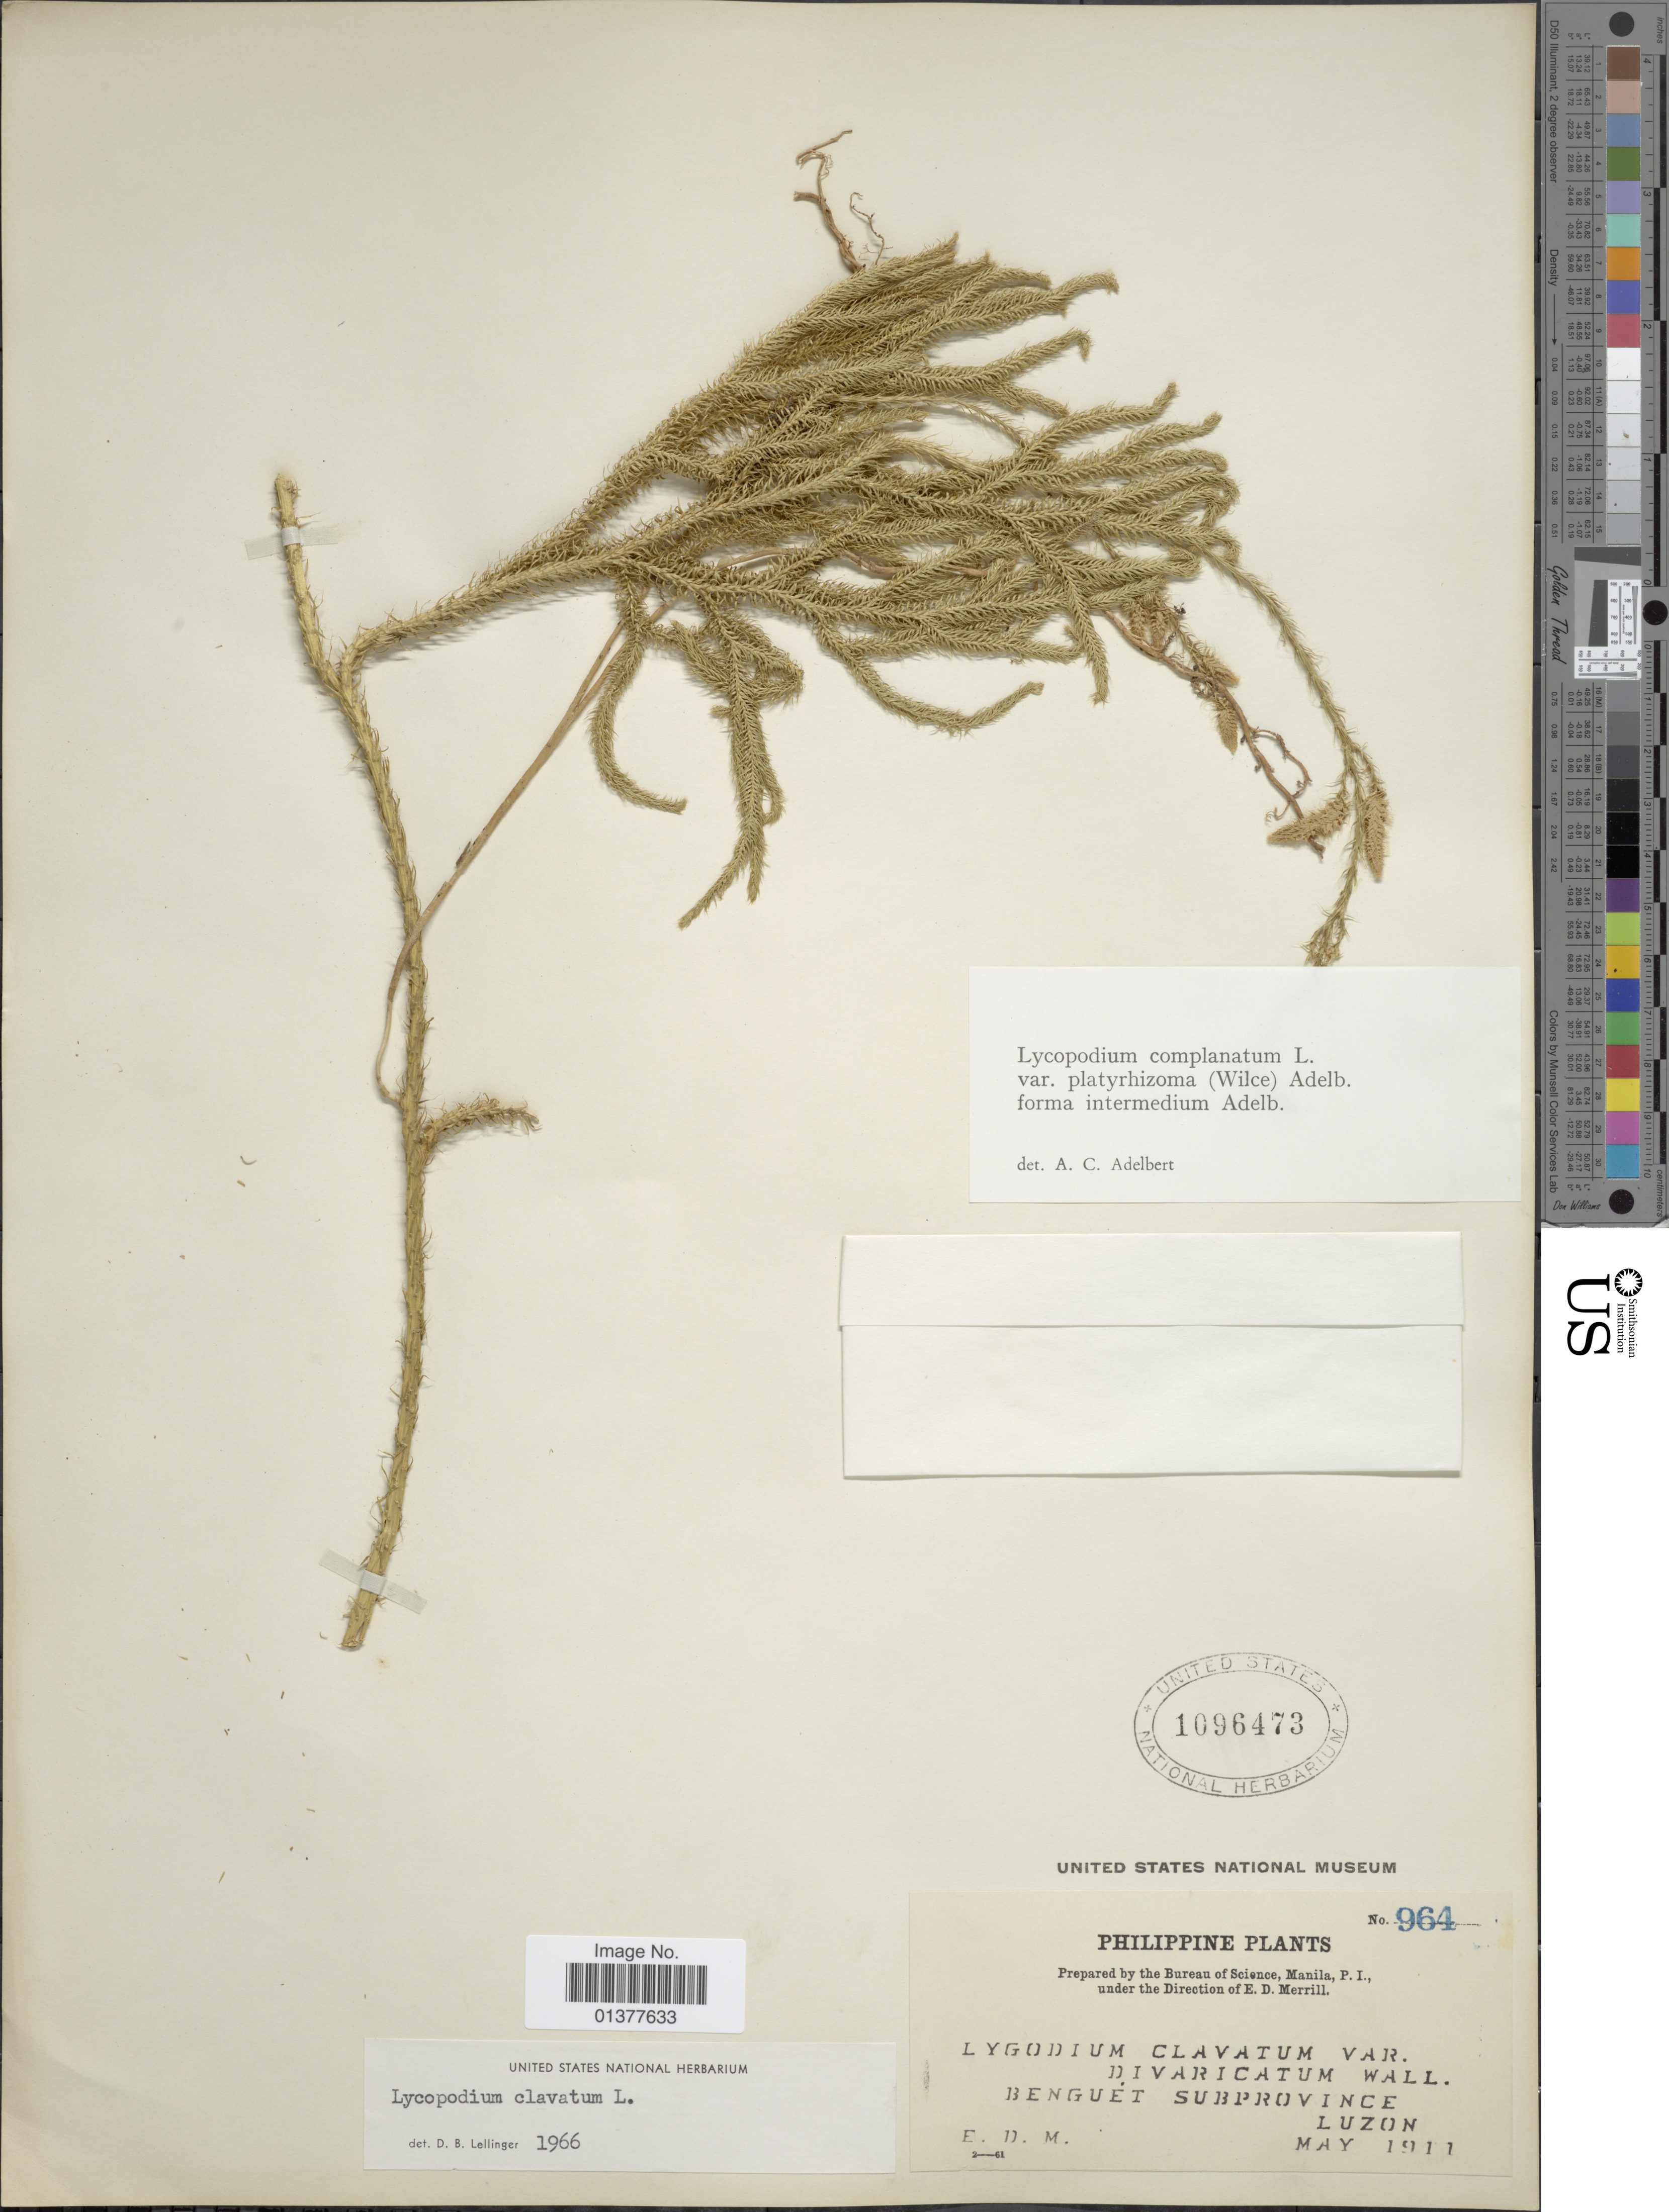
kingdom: Plantae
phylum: Tracheophyta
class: Lycopodiopsida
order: Lycopodiales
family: Lycopodiaceae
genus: Lycopodium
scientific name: Lycopodium clavatum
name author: L.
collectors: E. D. Merrill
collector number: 964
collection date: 1911-05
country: Philippines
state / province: Central Luzon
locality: Benguet subprovince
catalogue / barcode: US 1096473